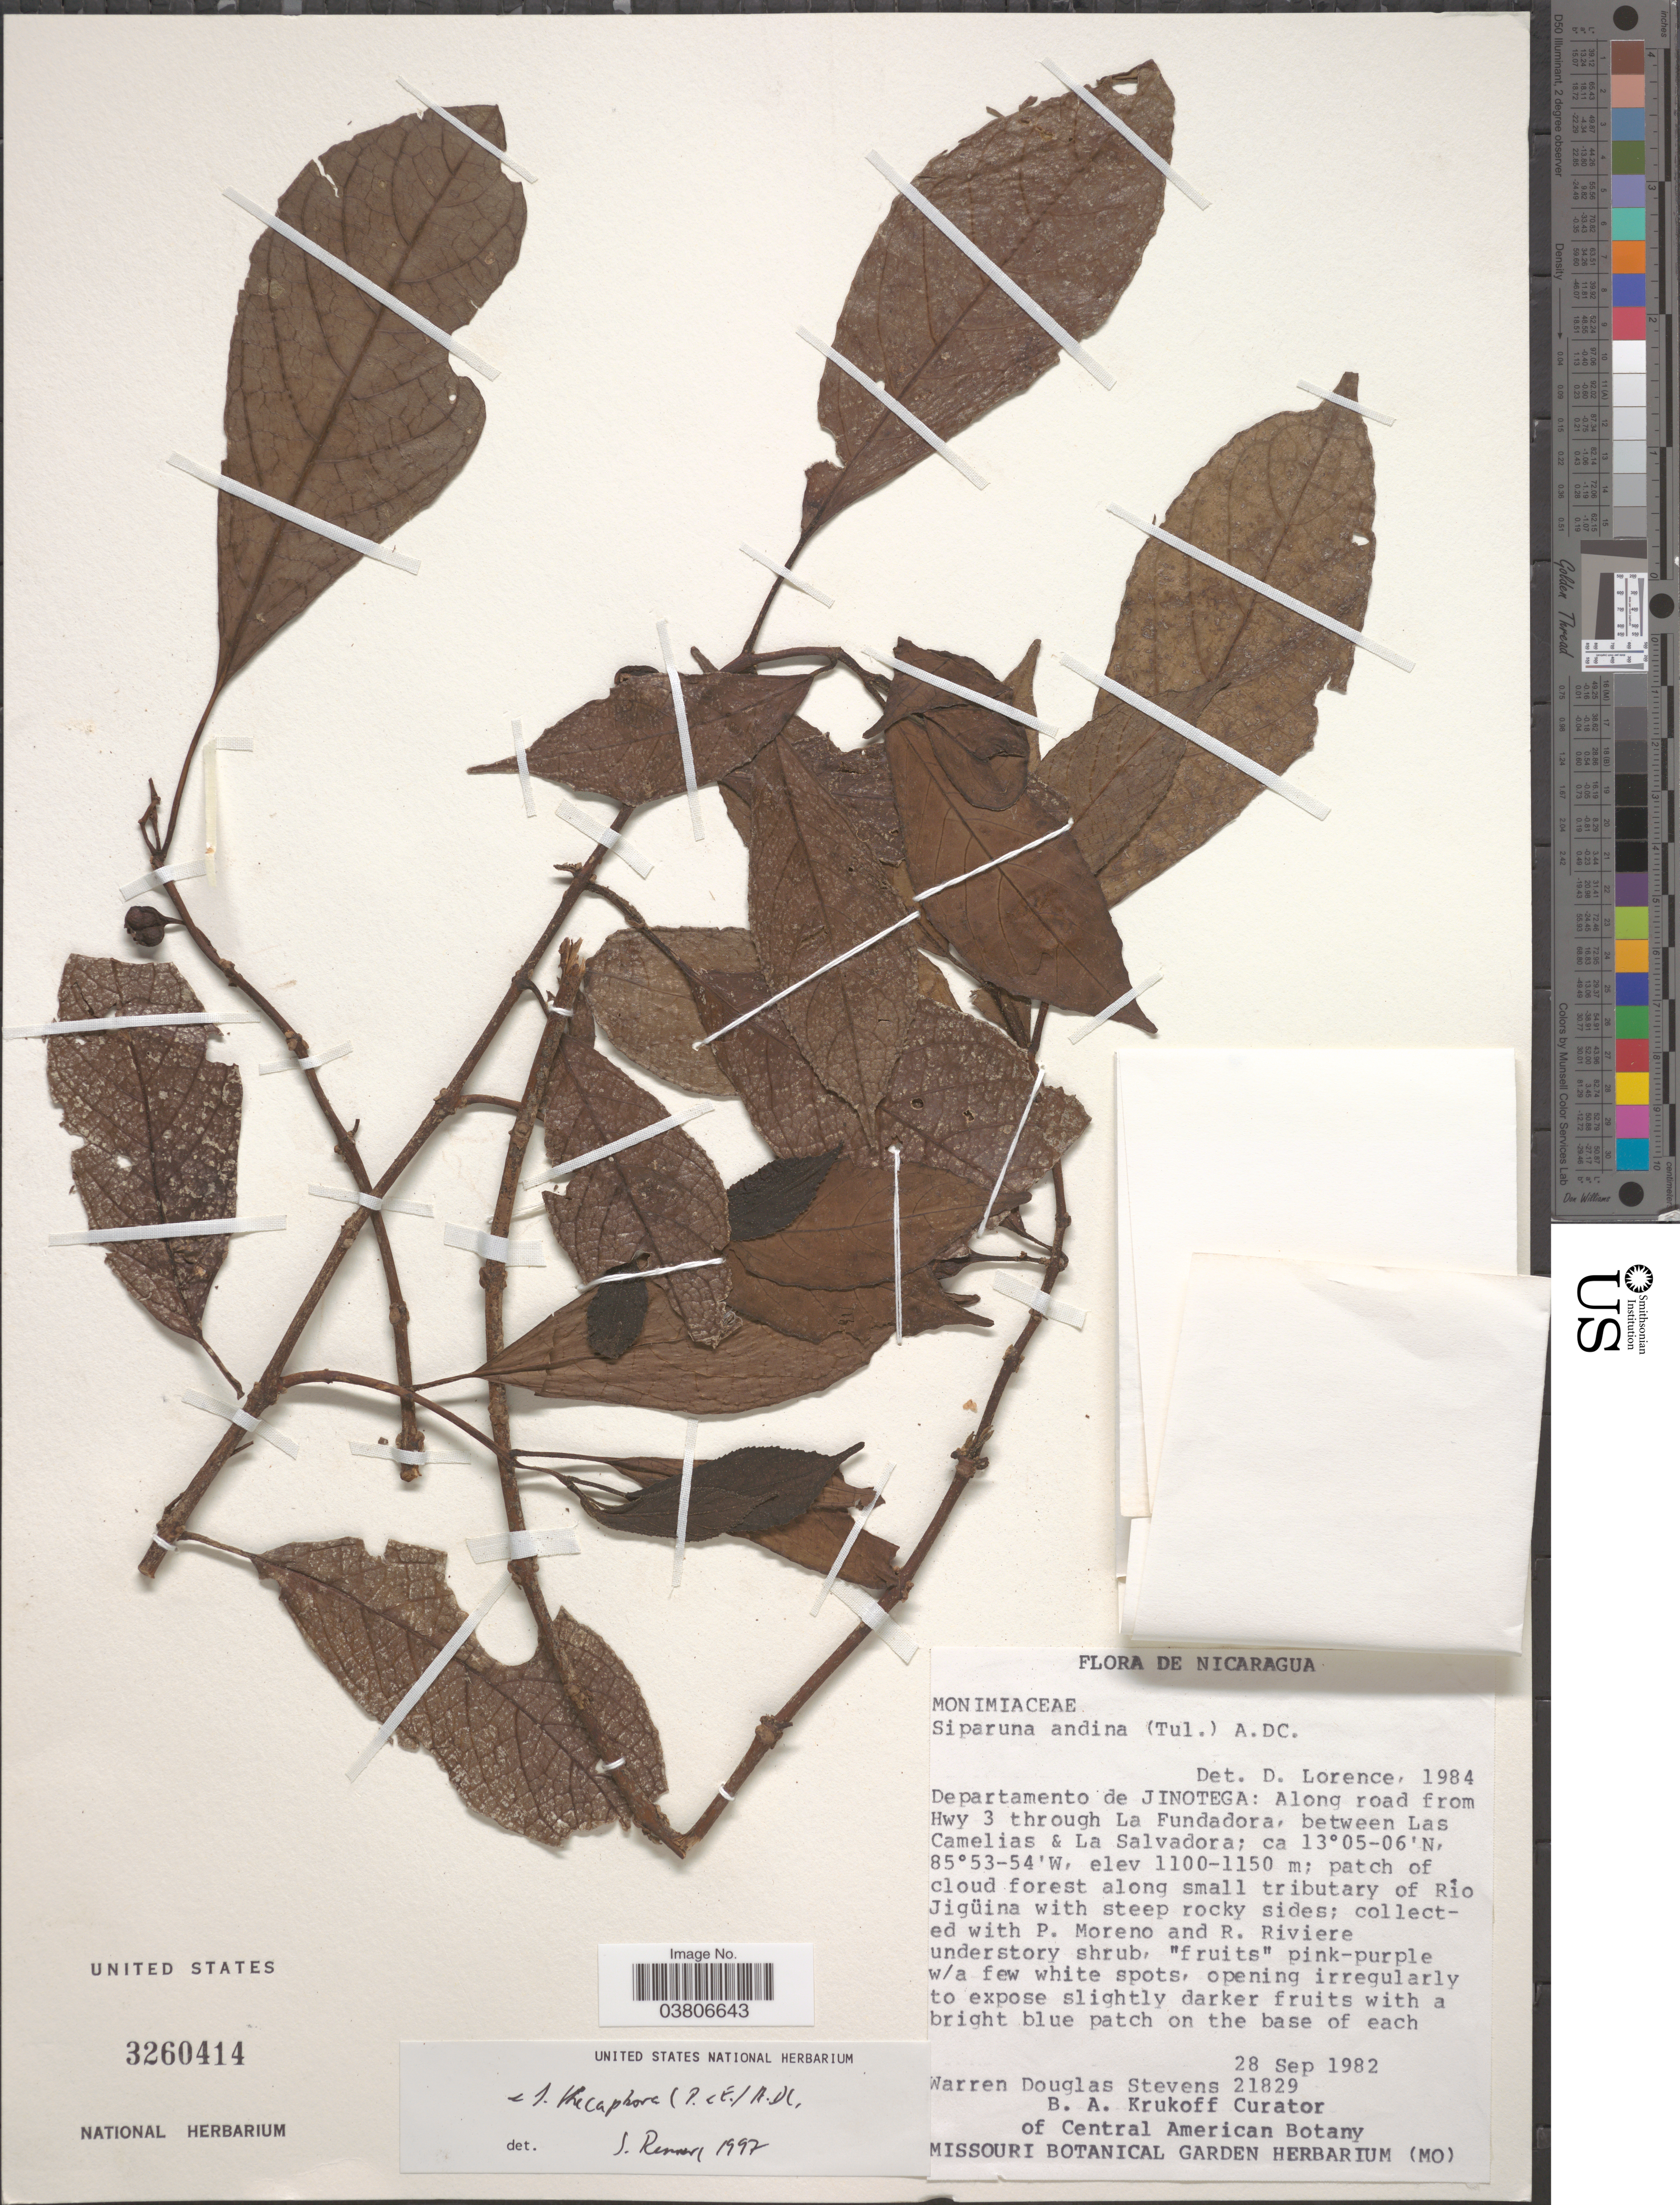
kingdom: Plantae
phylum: Tracheophyta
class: Magnoliopsida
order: Laurales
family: Siparunaceae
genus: Siparuna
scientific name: Siparuna thecaphora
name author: (Poepp. & Endl.) A. DC.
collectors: W. D. Stevens, P. Moreno & R. Riviere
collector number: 21829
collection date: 1982-09-28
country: Nicaragua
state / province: Jinotega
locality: Departamento de Jinotega: Along road from Hwy 3 through La Fundadora' between Las Camelias & La Salvadore, patch of cloud forest along small tributary of Río Jigüina with steep rocky sides.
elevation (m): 1100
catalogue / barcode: US 3260414